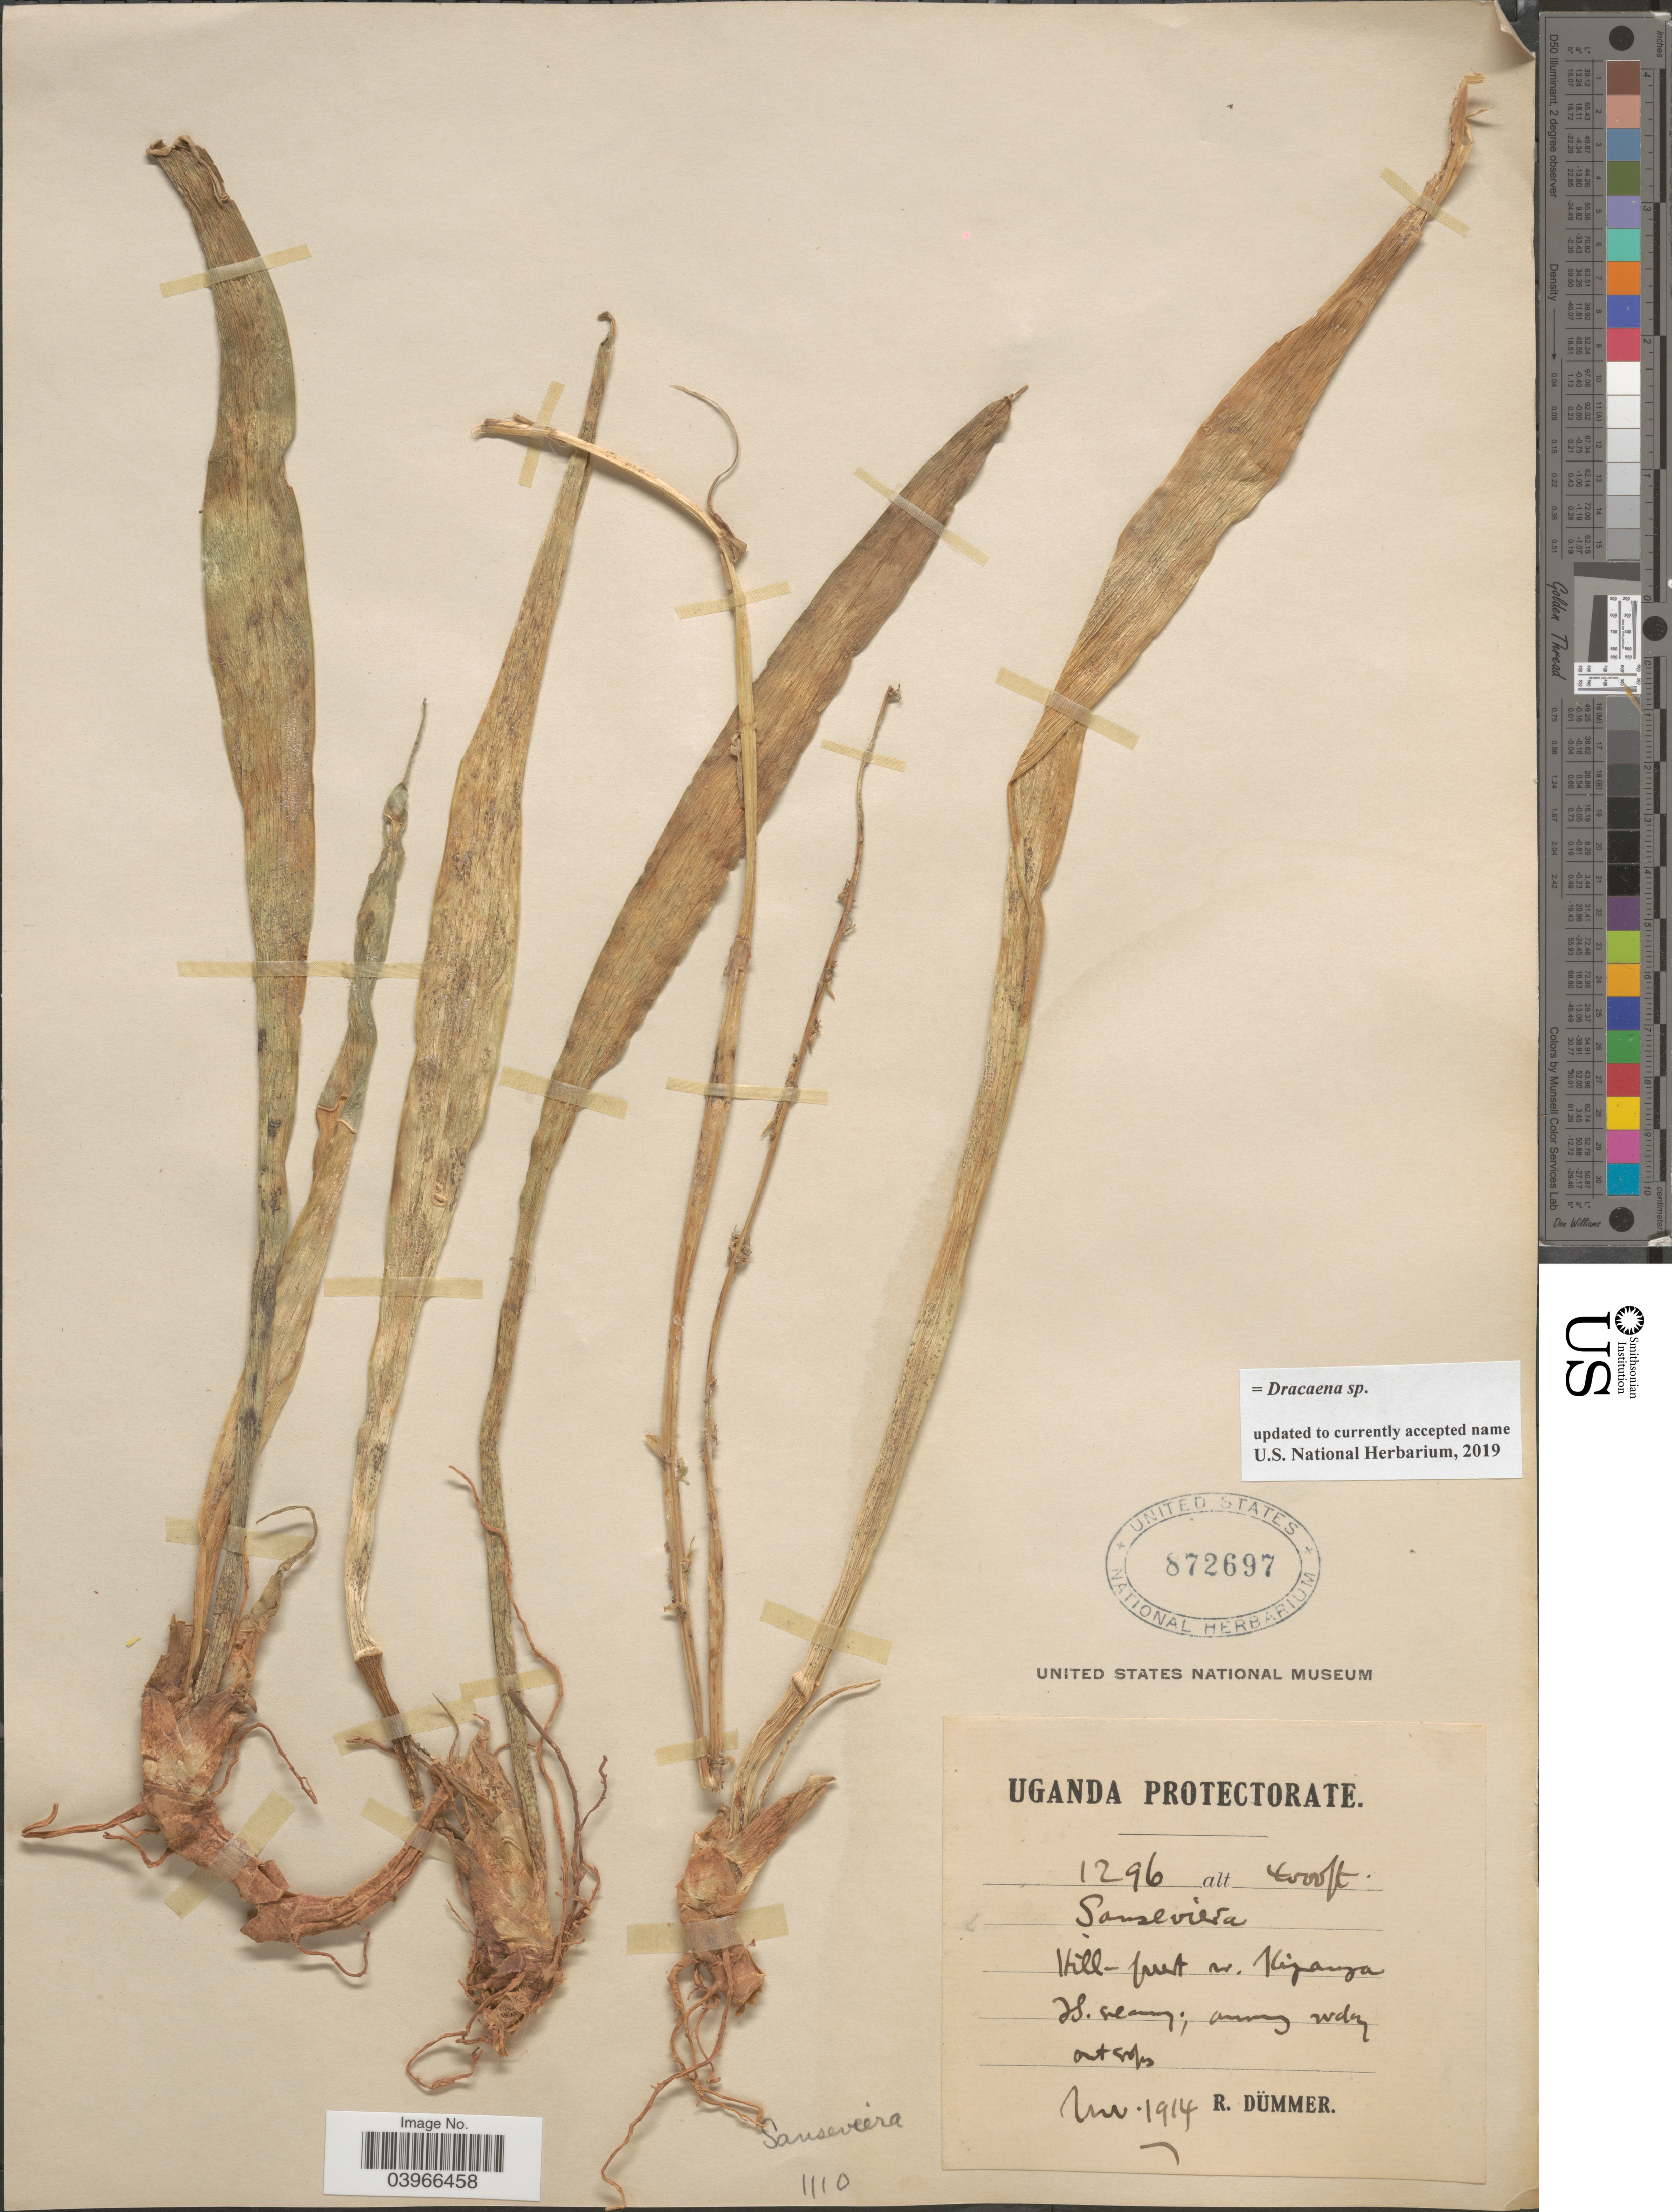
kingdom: Plantae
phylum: Tracheophyta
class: Liliopsida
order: Asparagales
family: Asparagaceae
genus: Dracaena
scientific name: Dracaena sp.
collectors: R. Duemmer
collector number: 1296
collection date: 1914-11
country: Uganda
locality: Uganda Protectorate. Hill forest nr. Kiyanga.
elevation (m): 1219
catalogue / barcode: US 872697